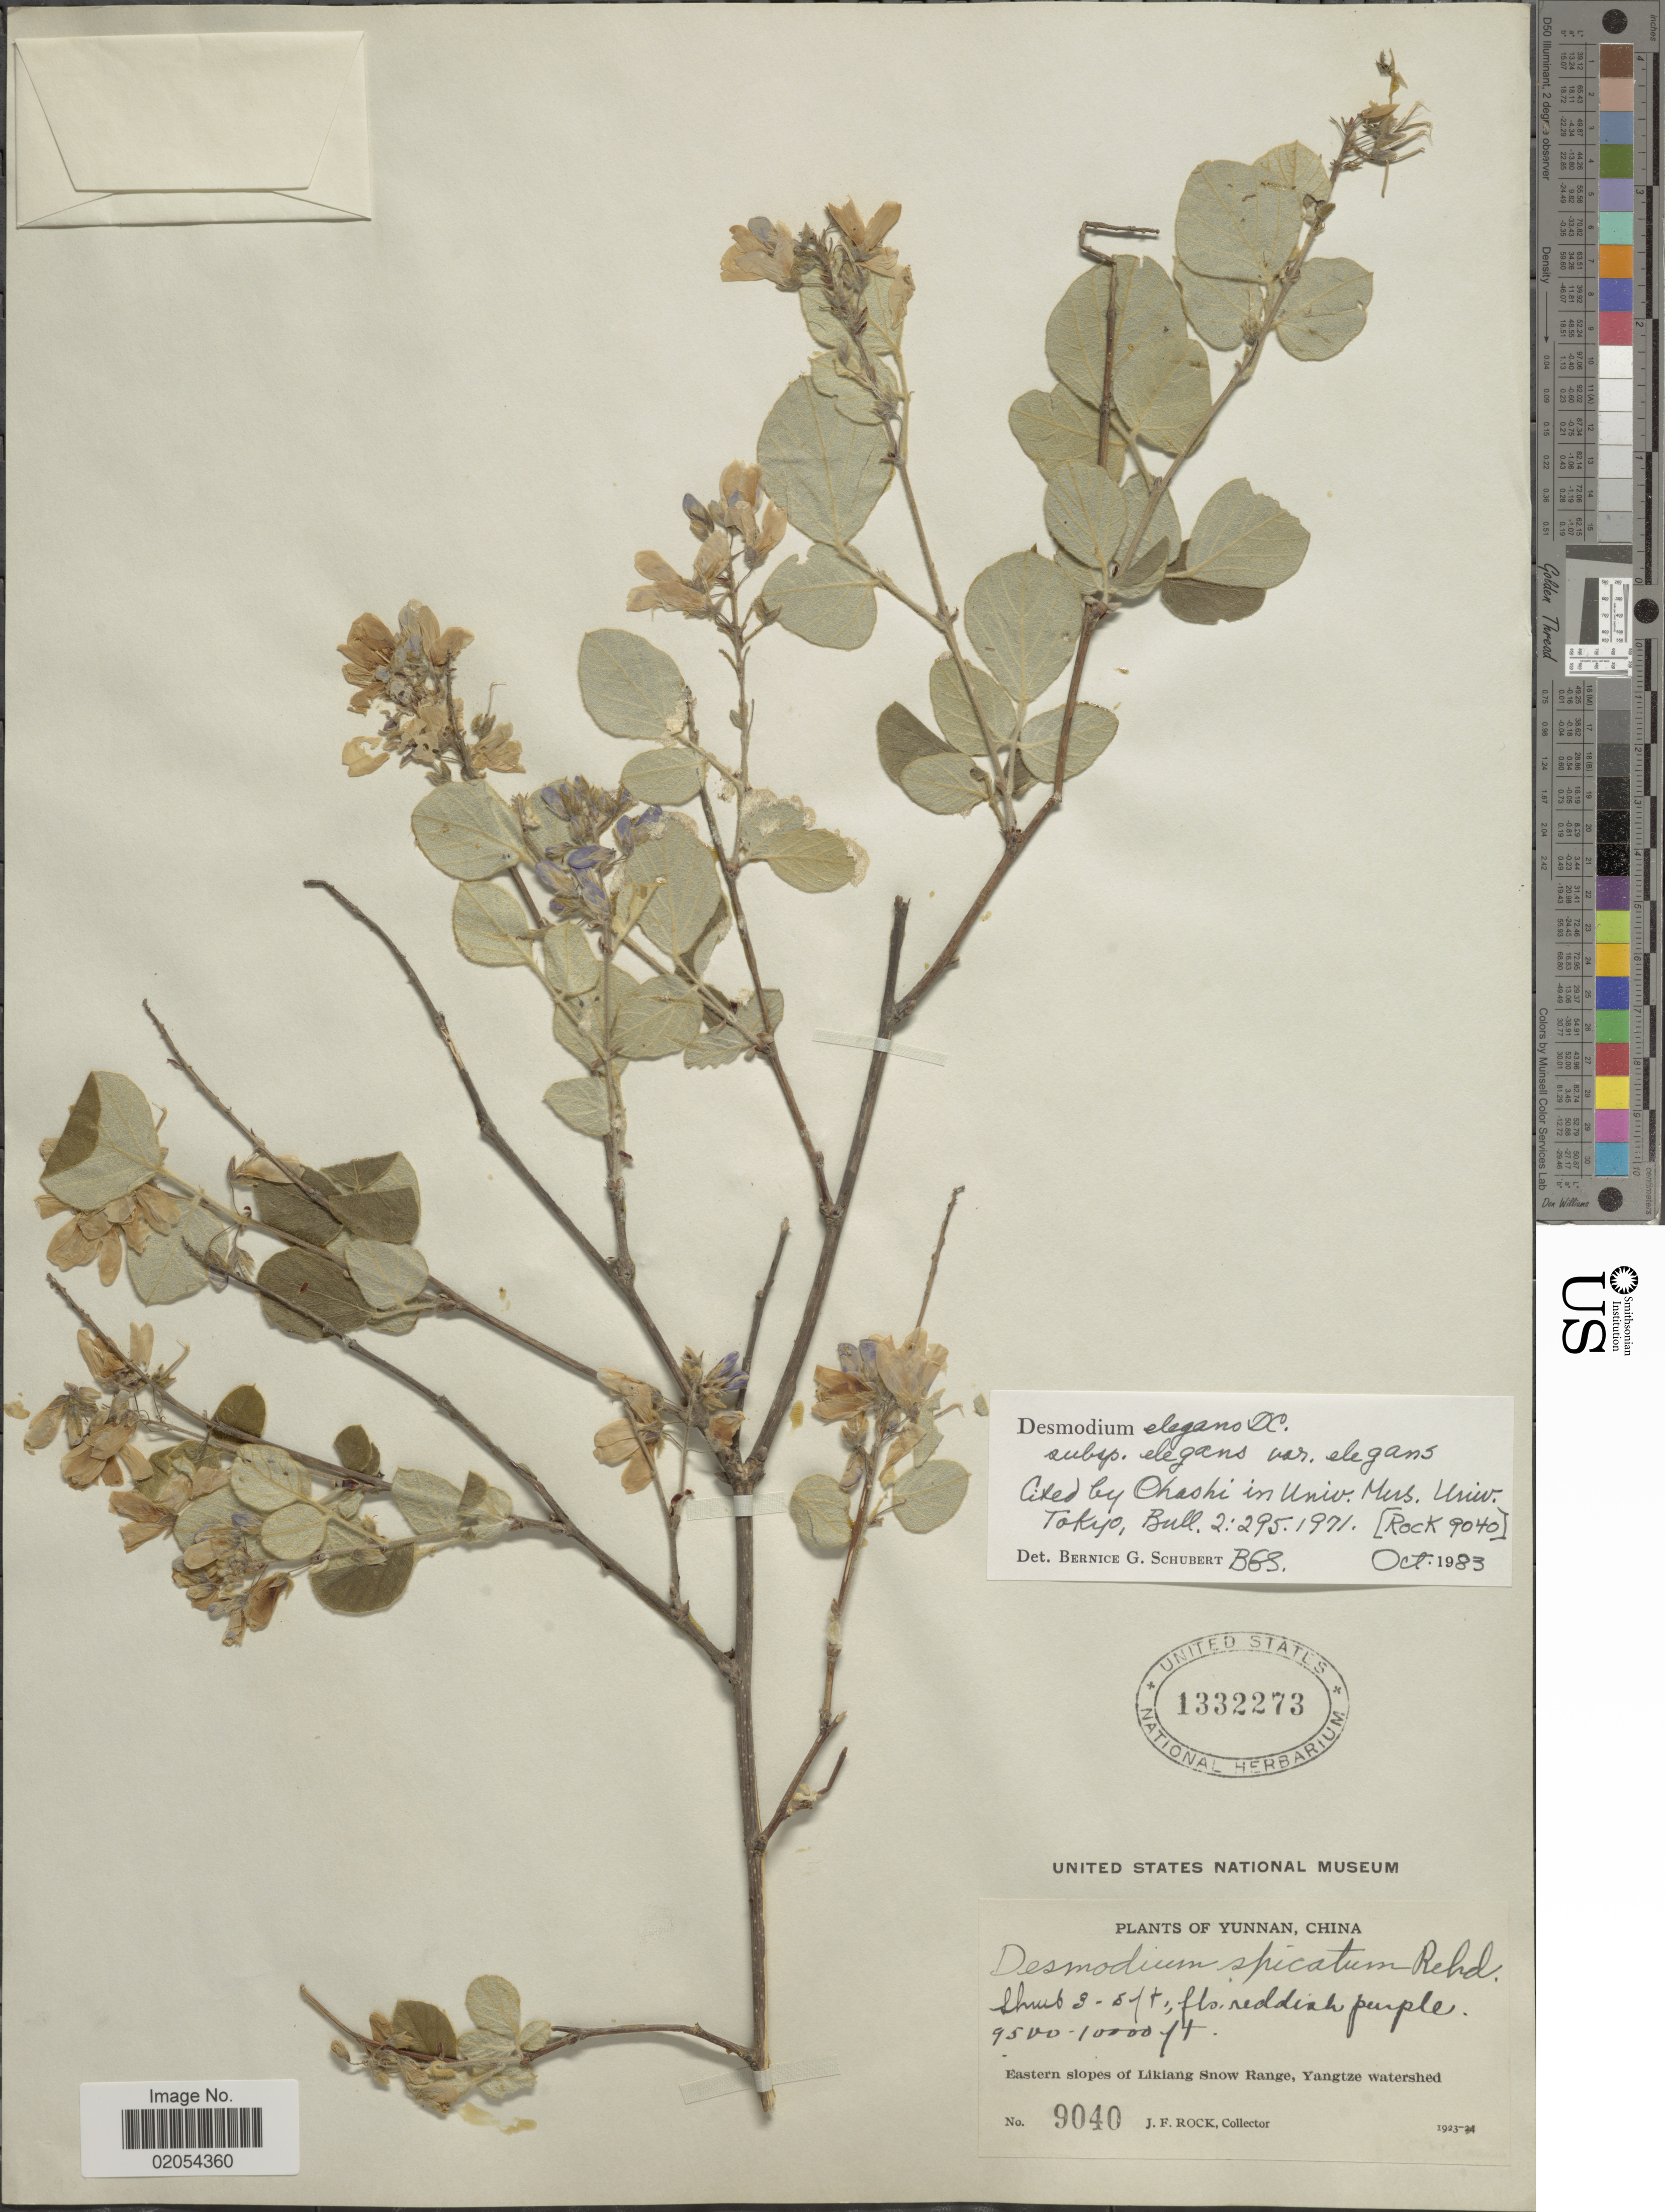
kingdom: Plantae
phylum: Tracheophyta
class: Magnoliopsida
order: Fabales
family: Fabaceae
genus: Sunhangia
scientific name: Sunhangia elegans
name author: (DC.) H. Ohashi & K. Ohashi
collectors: J. Rock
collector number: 9040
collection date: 1923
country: China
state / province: Yunnan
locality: Yunnan, China. Eastern slopes of Likiang Snow Range, Yangtze watershed.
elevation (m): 2896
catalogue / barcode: US 1332273